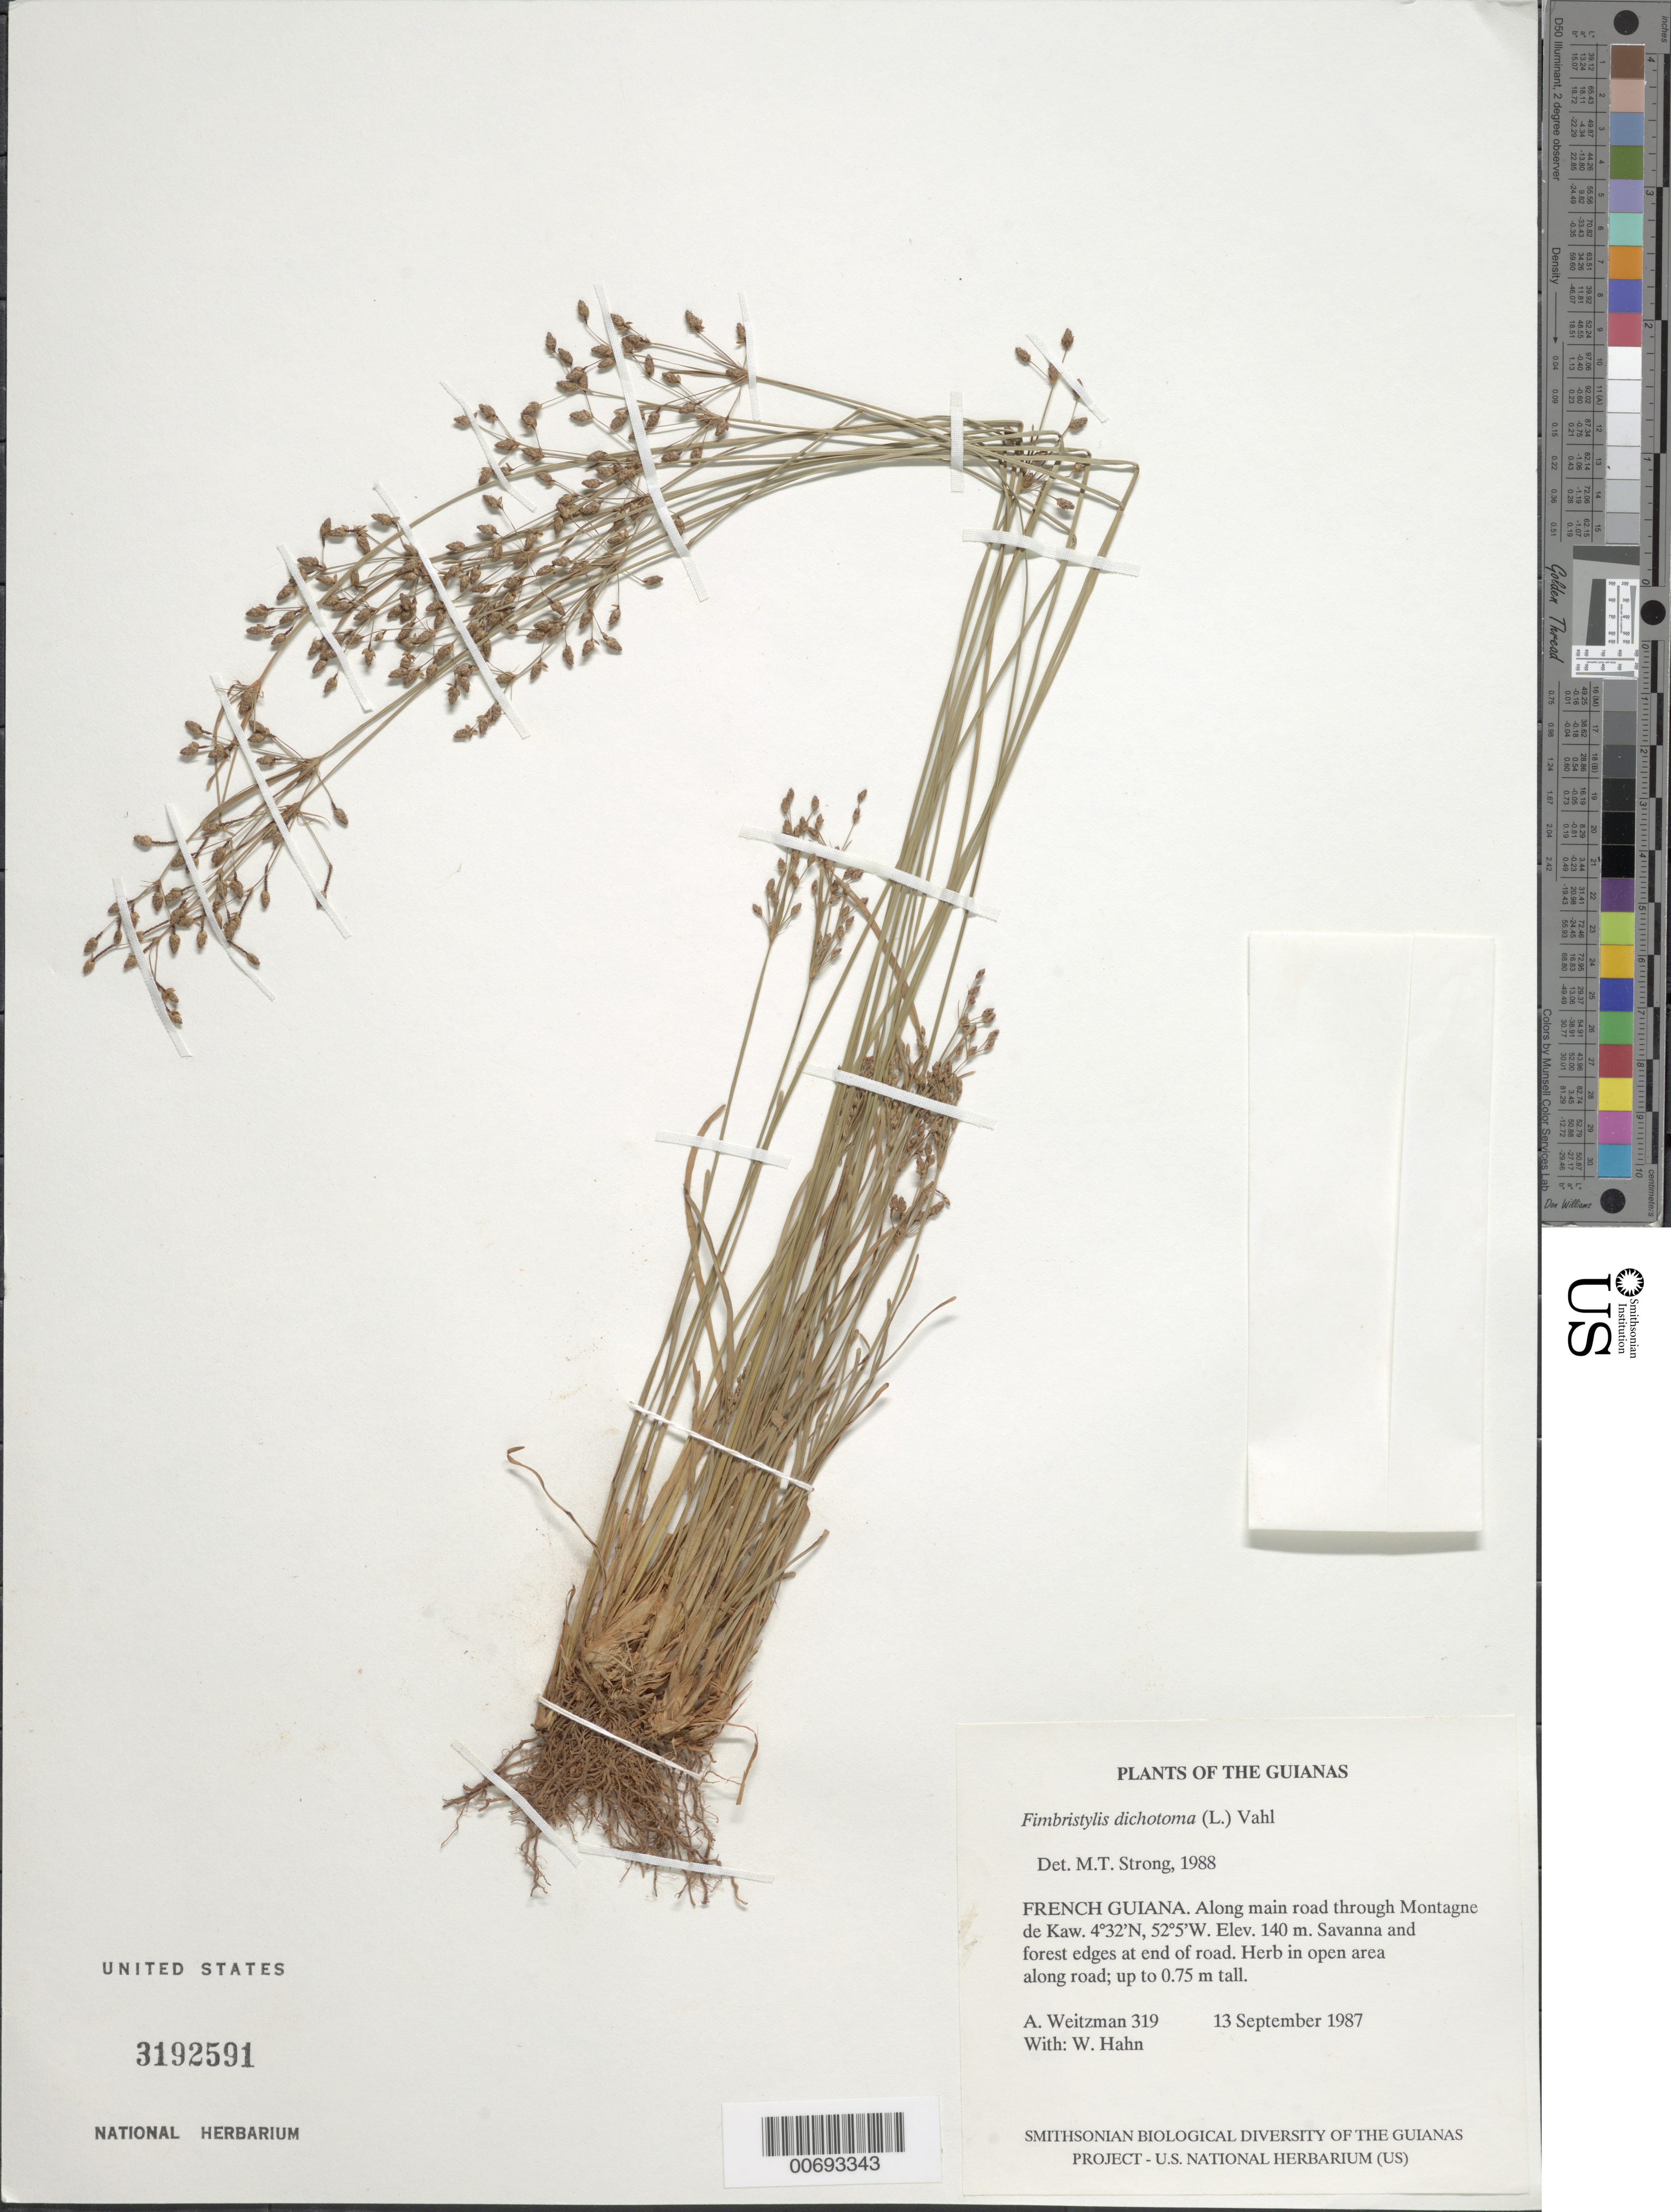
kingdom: Plantae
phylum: Tracheophyta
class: Liliopsida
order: Poales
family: Cyperaceae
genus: Fimbristylis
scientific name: Fimbristylis dichotoma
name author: (L.) Vahl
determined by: Strong, M. T., (US), Smithsonian Institution - National Museum of Natural History (UNITED STATES)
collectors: A. L. Weitzman & W. Hahn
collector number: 319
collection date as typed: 13 September 1987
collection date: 1987-09-13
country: French Guiana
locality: Along main road through Montagnes de Kaw. At end of road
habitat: Savanna and forest edges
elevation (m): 140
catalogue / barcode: US 3192591